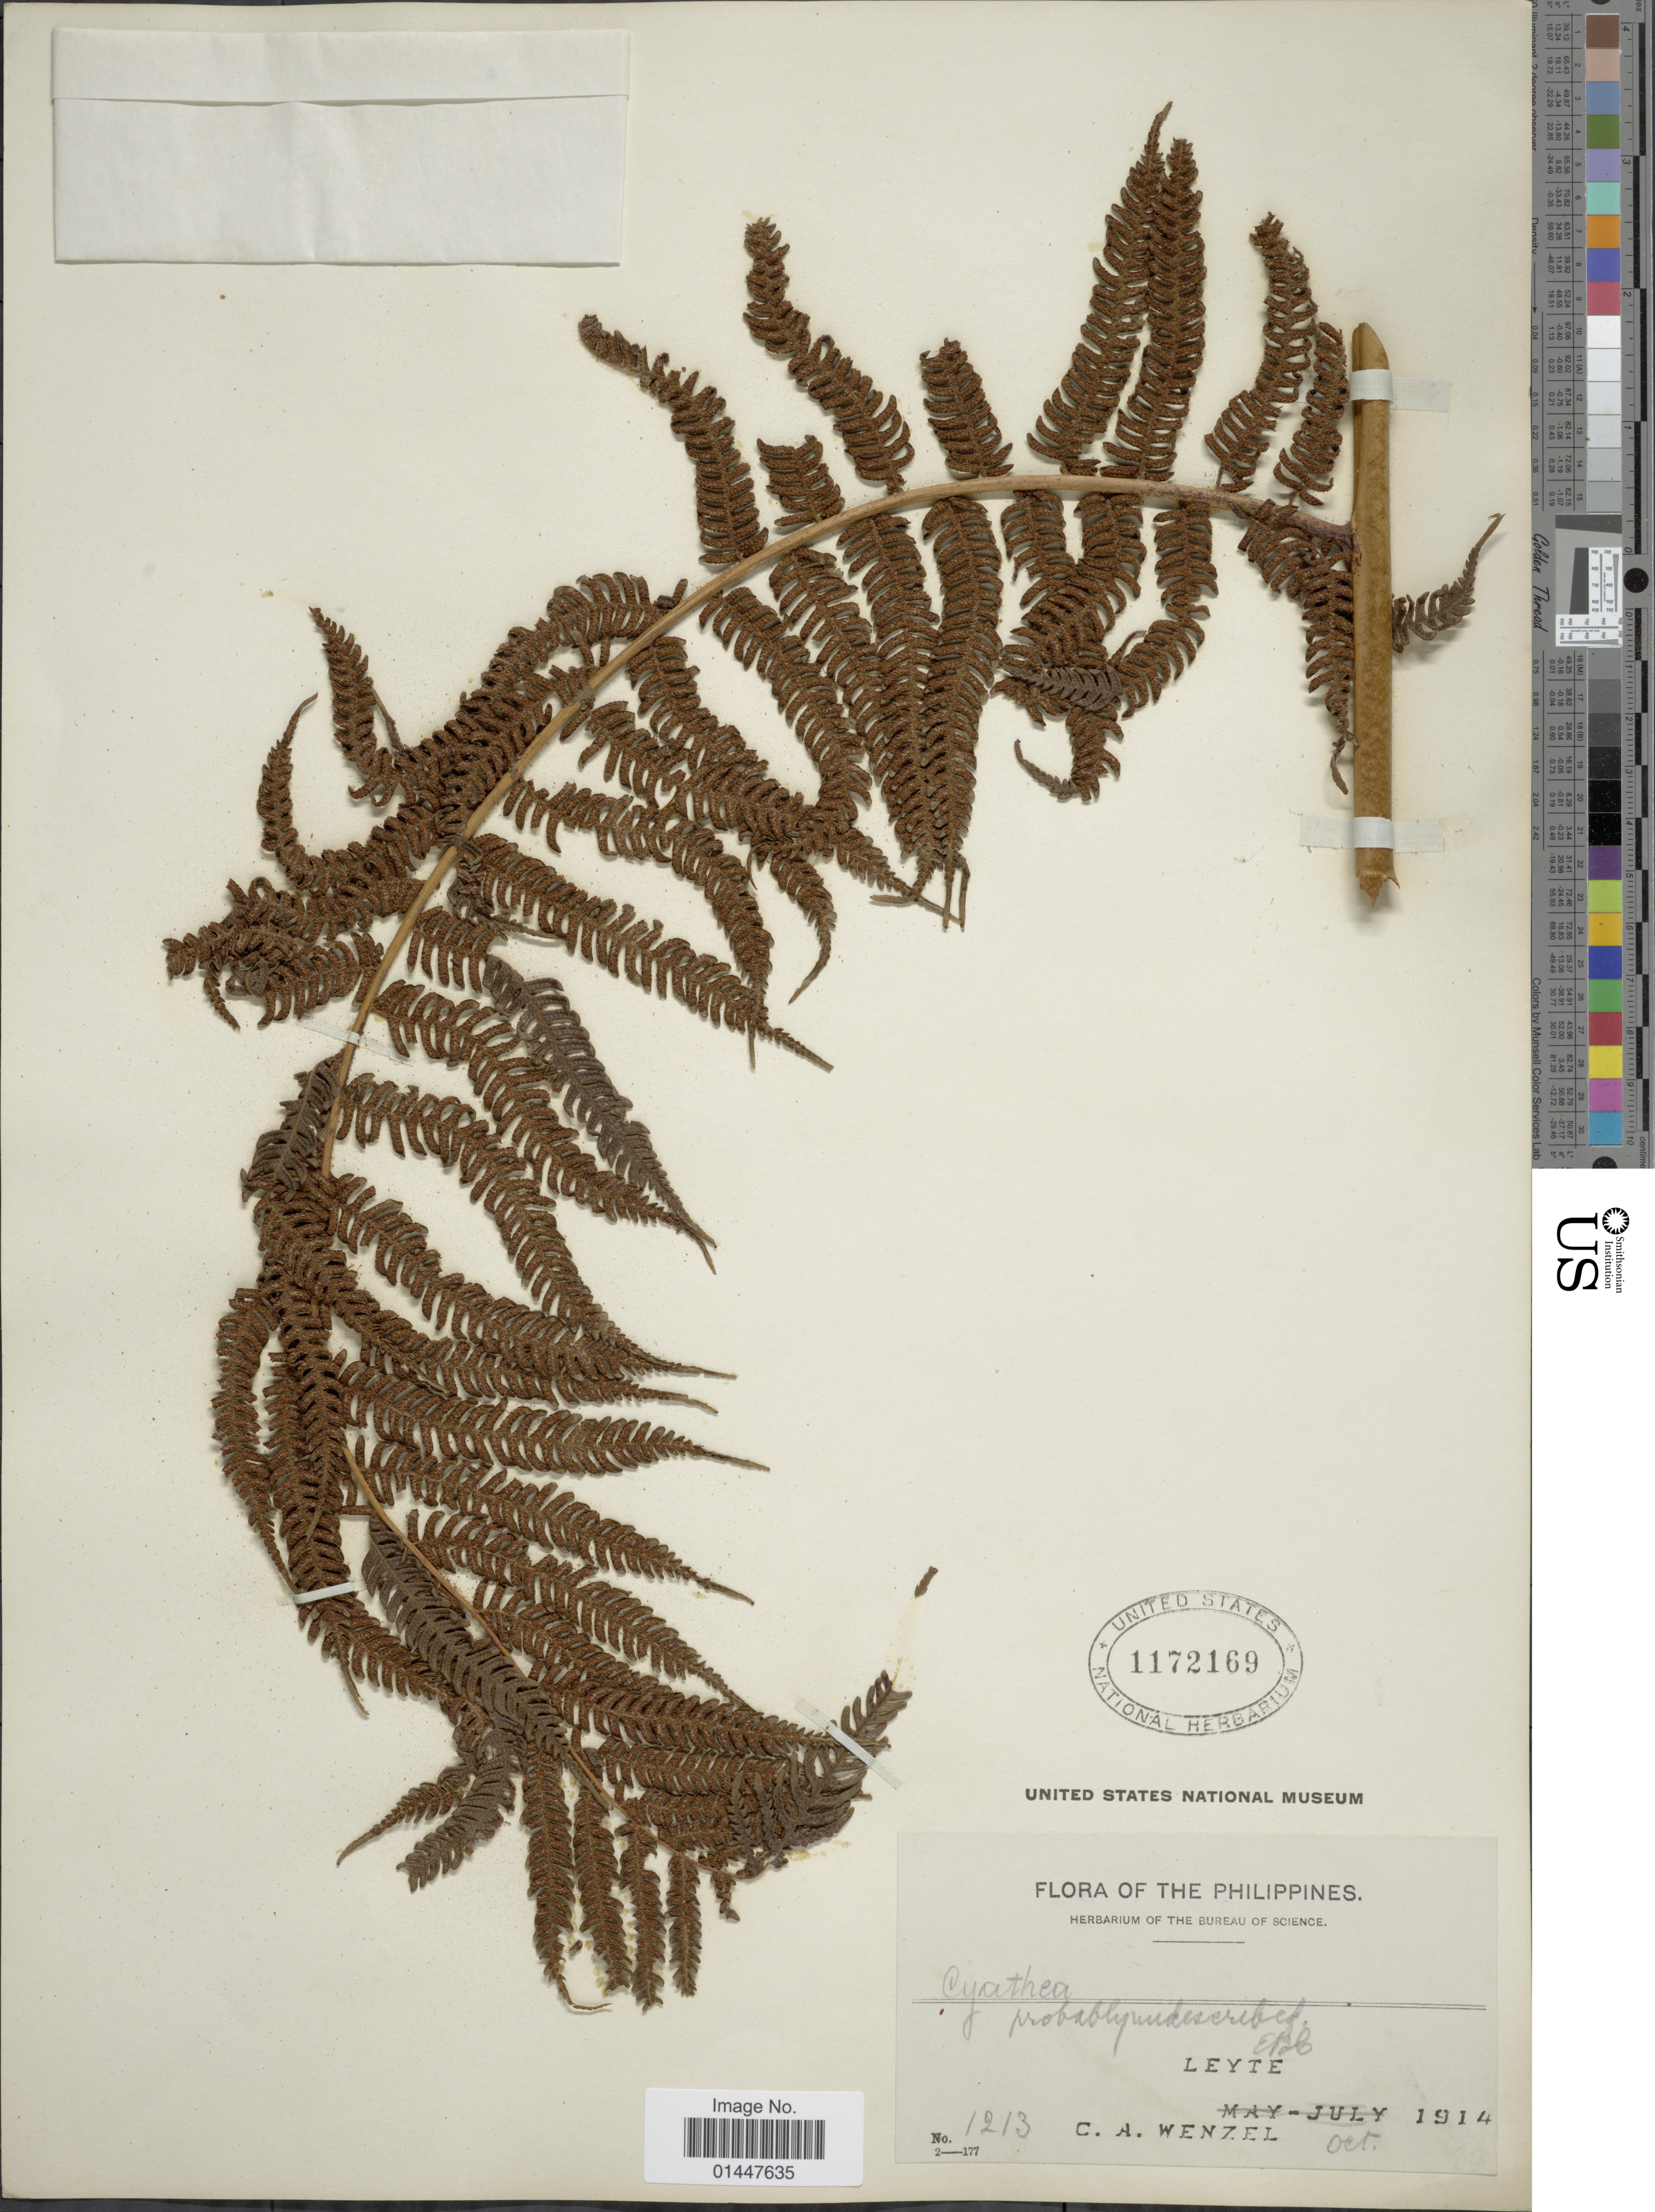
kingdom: Plantae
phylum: Tracheophyta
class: Polypodiopsida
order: Cyatheales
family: Cyatheaceae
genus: Sphaeropteris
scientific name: Sphaeropteris elmeri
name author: (Copel.) R.M. Tryon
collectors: C. Wenzel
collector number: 1213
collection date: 1914-10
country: Philippines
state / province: Eastern Visayas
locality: The Philippines. Leyte.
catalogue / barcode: US 1172169